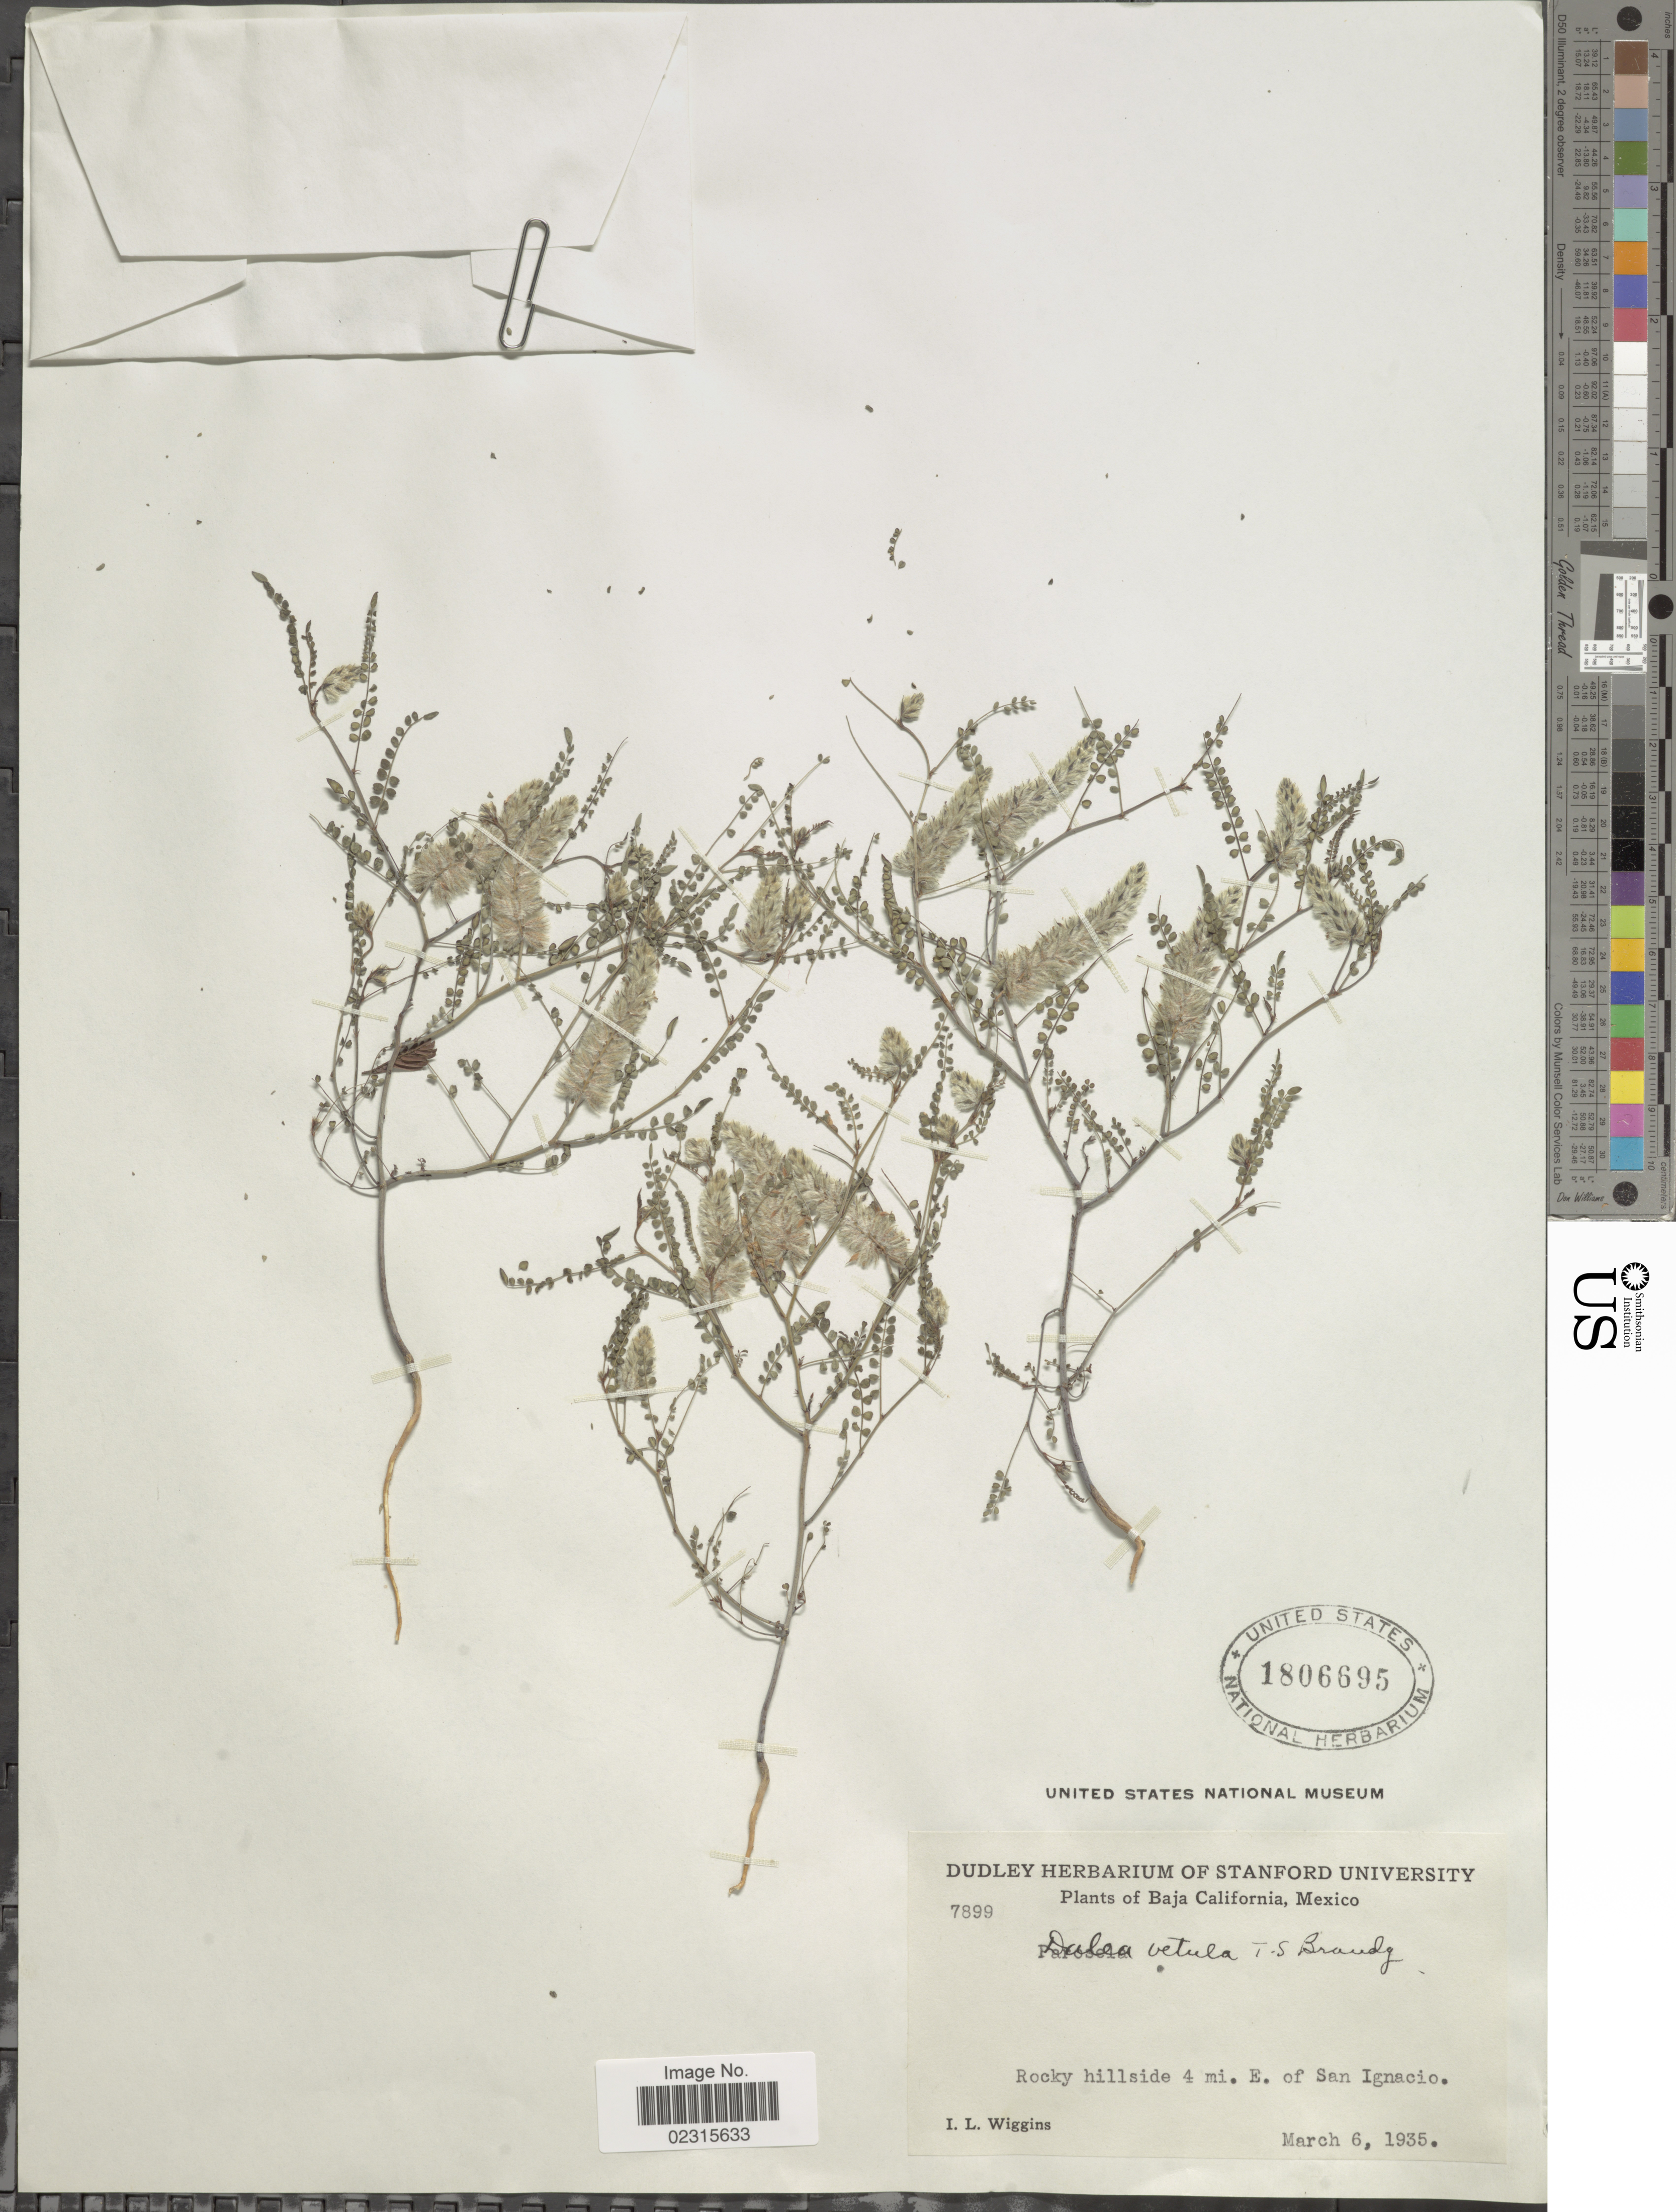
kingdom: Plantae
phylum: Tracheophyta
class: Magnoliopsida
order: Fabales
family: Fabaceae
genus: Marina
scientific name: Marina vetula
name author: (Brandegee) Barneby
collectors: I. L. Wiggins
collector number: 7899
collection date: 1935-03-06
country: Mexico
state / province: Baja California Sur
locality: Baja California, Mexico, Rocky hillside 4 mi. E of San Ignacio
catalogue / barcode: US 1806695